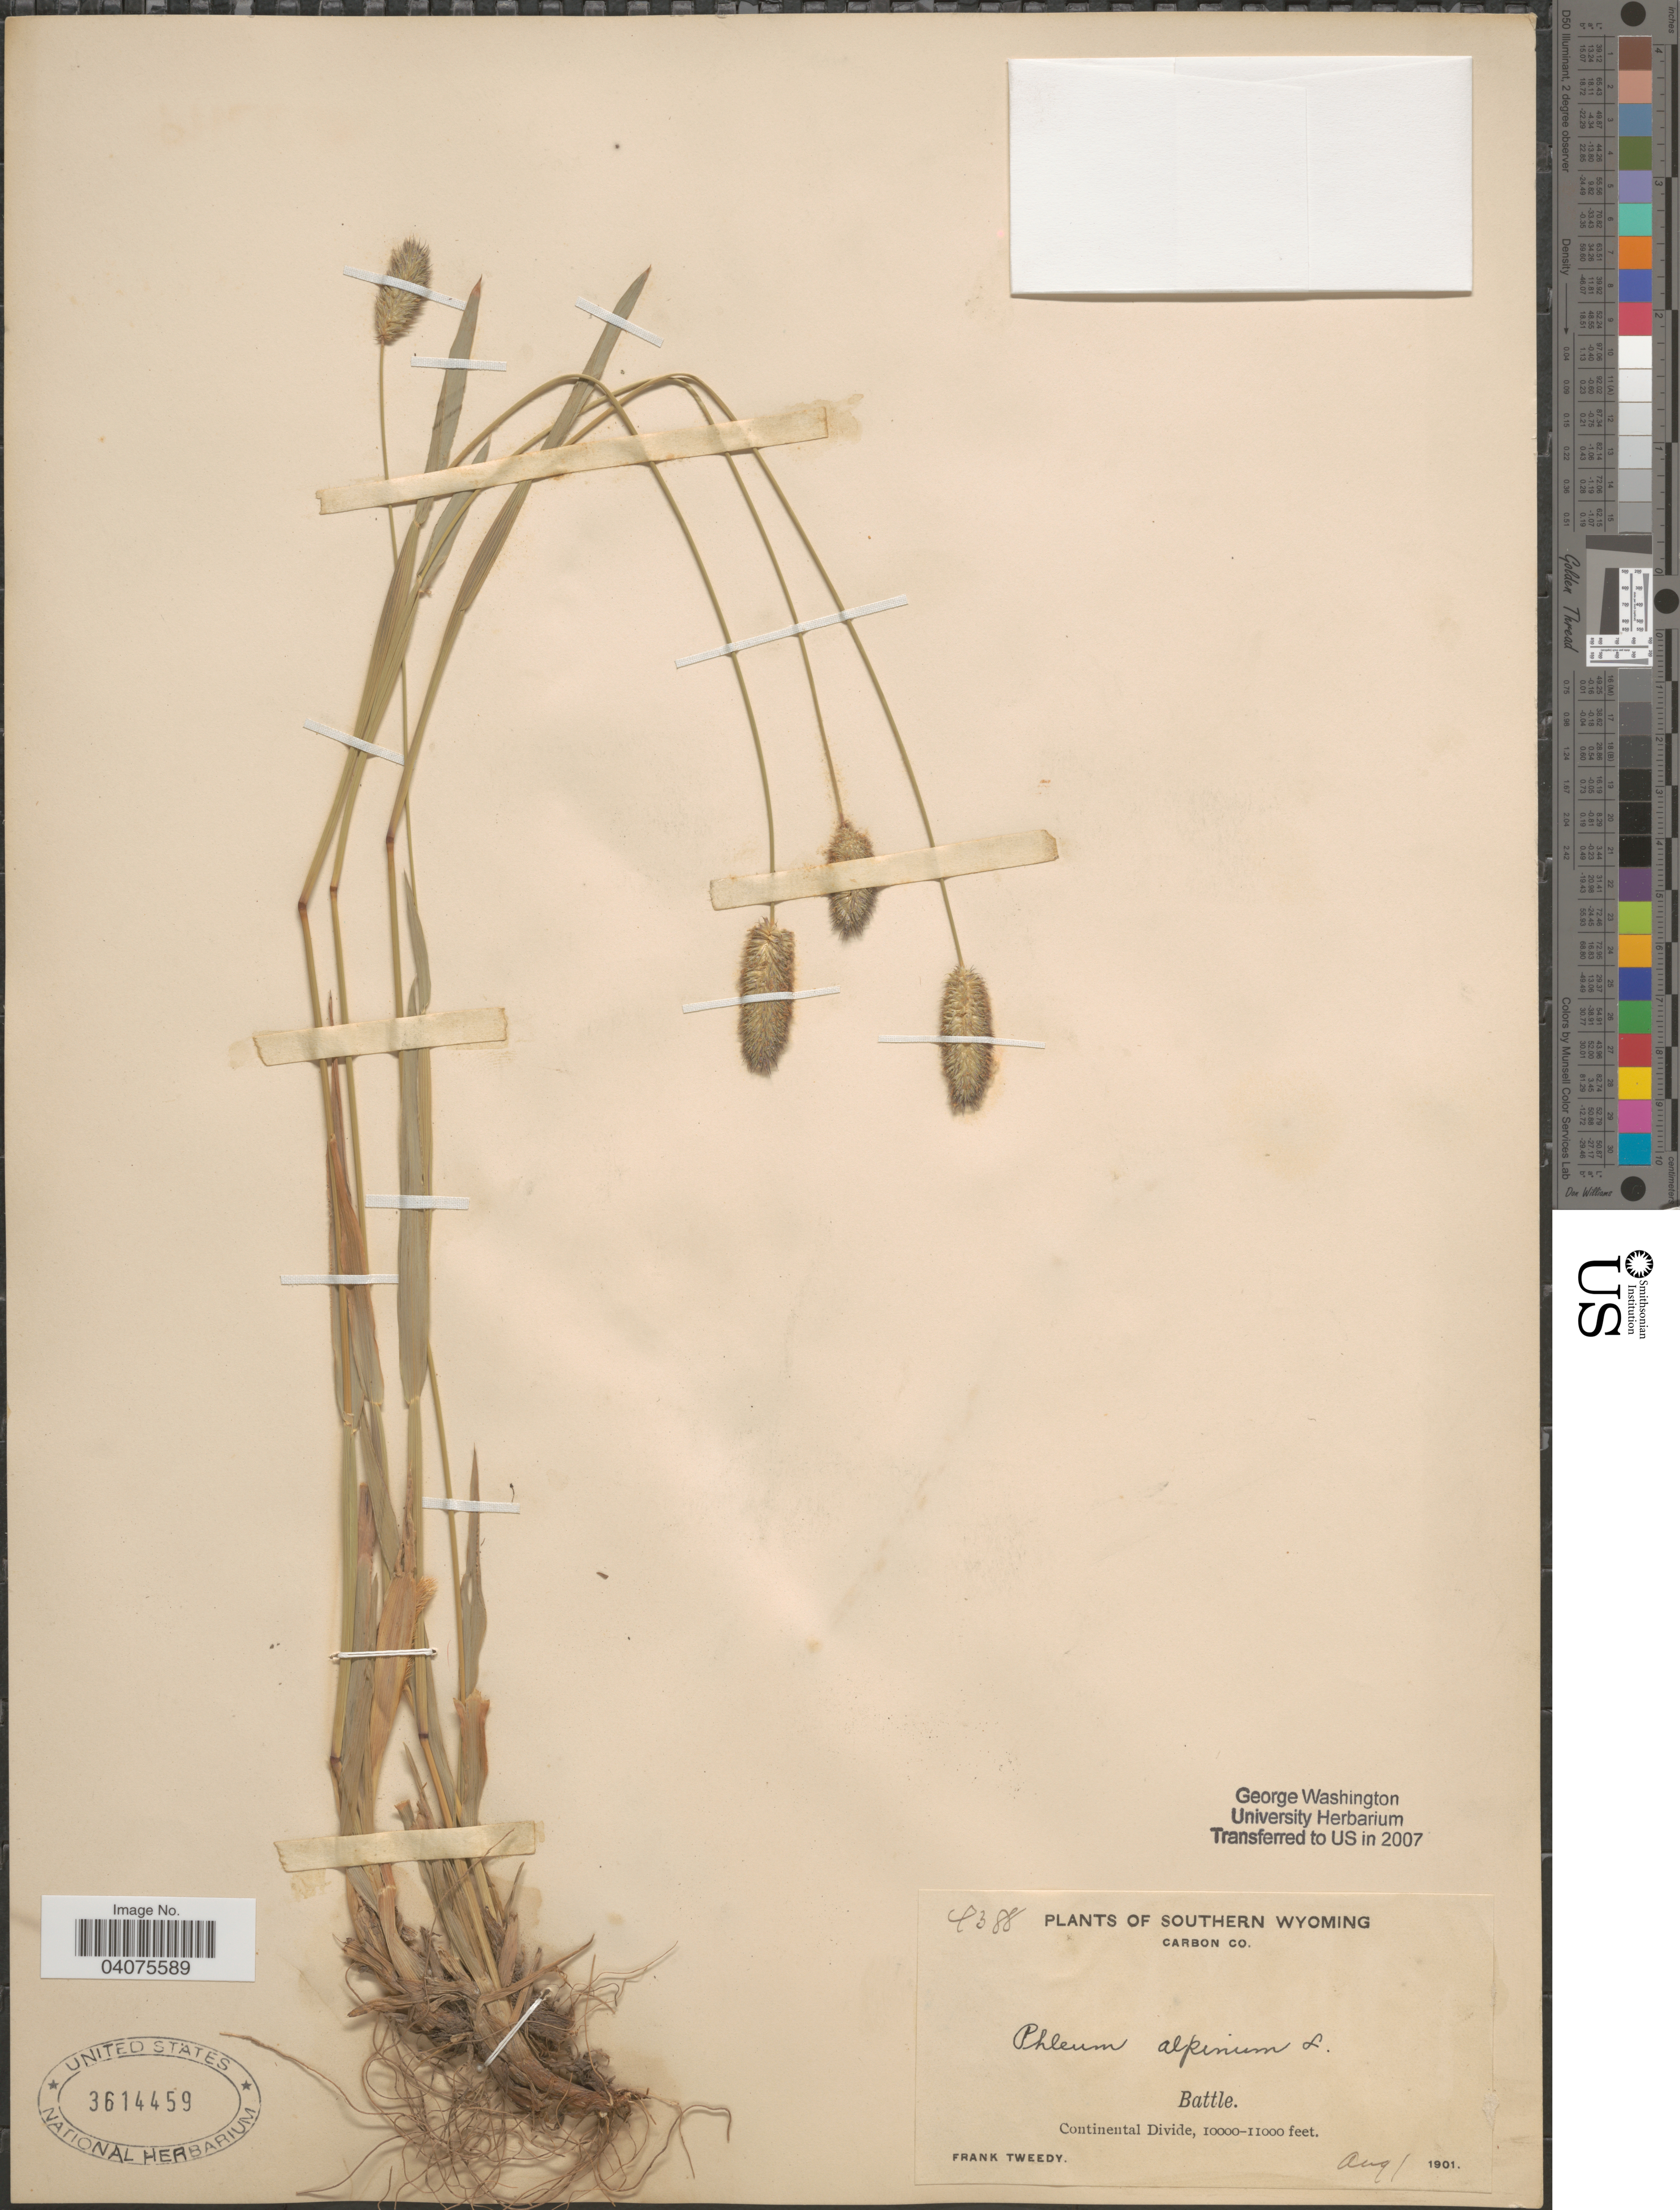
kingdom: Plantae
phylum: Tracheophyta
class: Liliopsida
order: Poales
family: Poaceae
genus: Phleum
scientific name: Phleum alpinum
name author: L.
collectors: F. Tweedy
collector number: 4388*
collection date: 1901-08-01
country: United States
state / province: Wyoming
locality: Southern Wyoming. Carbon Co. Battle. Continental Divide.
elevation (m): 3048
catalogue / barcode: US 3614459